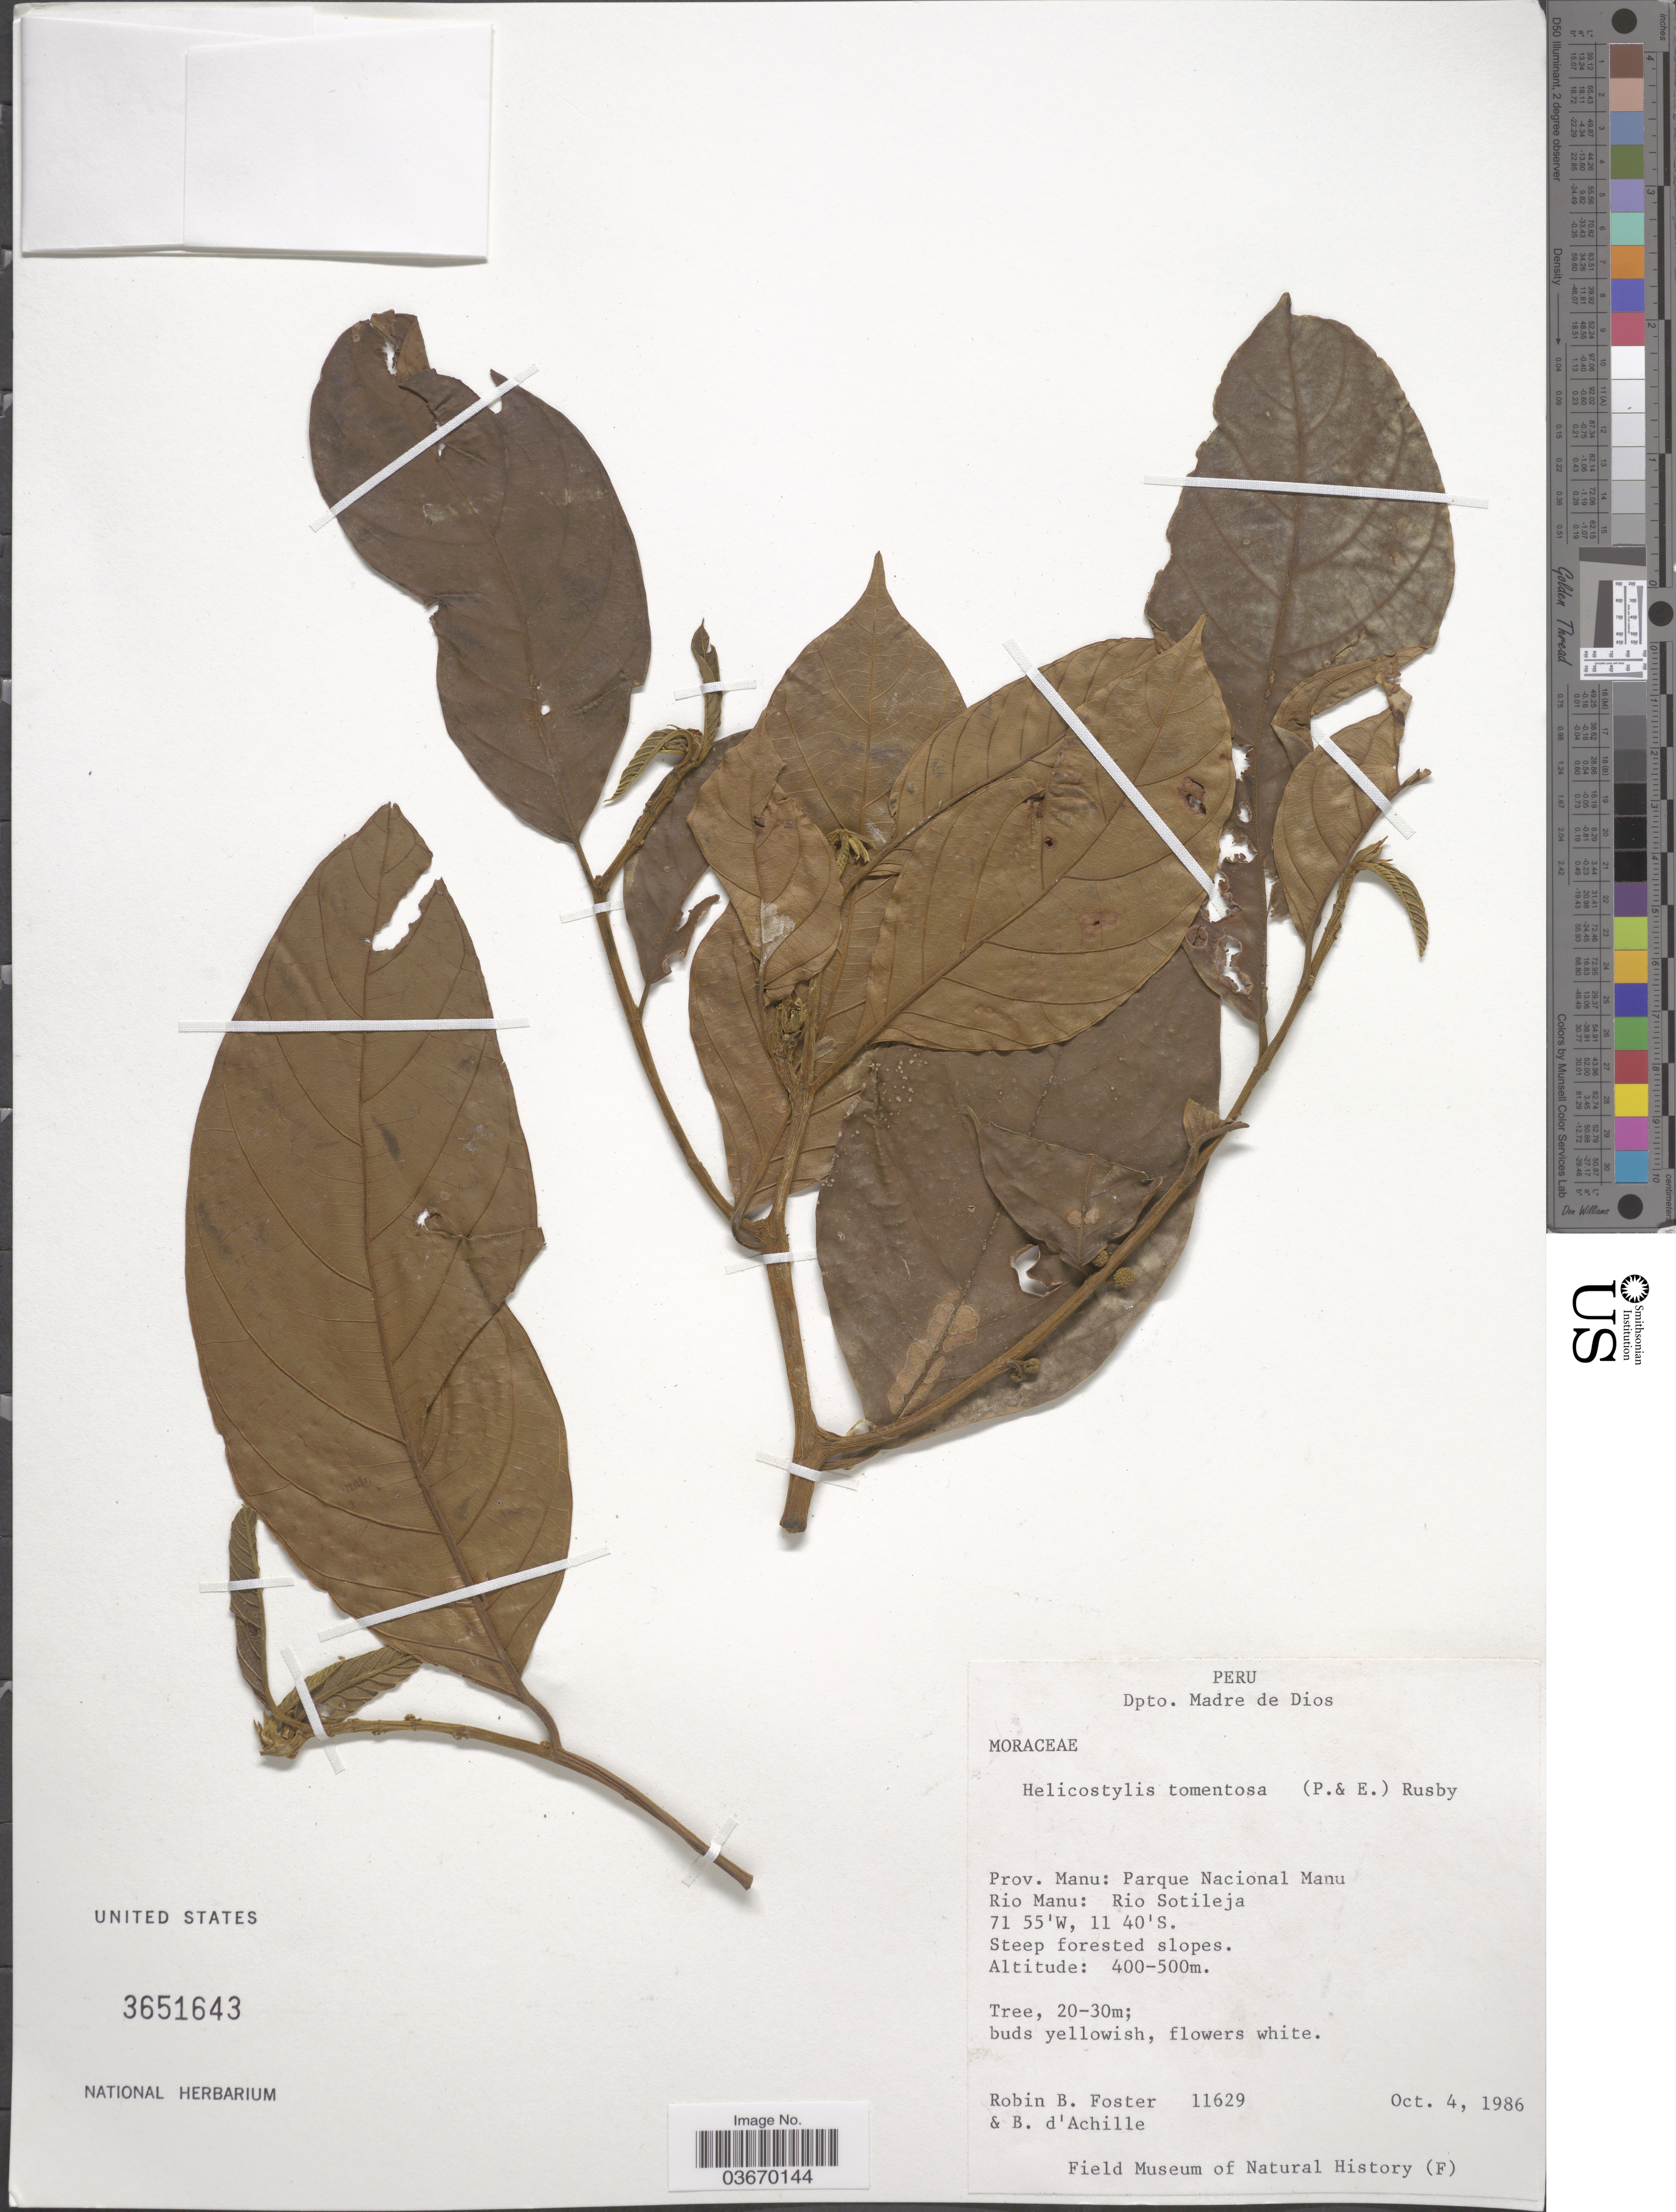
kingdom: Plantae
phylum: Tracheophyta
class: Magnoliopsida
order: Rosales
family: Moraceae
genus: Helicostylis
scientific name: Helicostylis tomentosa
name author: (Poepp. & Endl.) Rusby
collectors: R. B. Foster & B. d'Achille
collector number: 11629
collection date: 1986-10-04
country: Peru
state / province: Madre de Dios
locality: Dpto. Madre de Dios. Prov. Manu: Parque Nacional Manu. Rio Manu: Rio Sotileja.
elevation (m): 400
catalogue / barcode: US 3651643